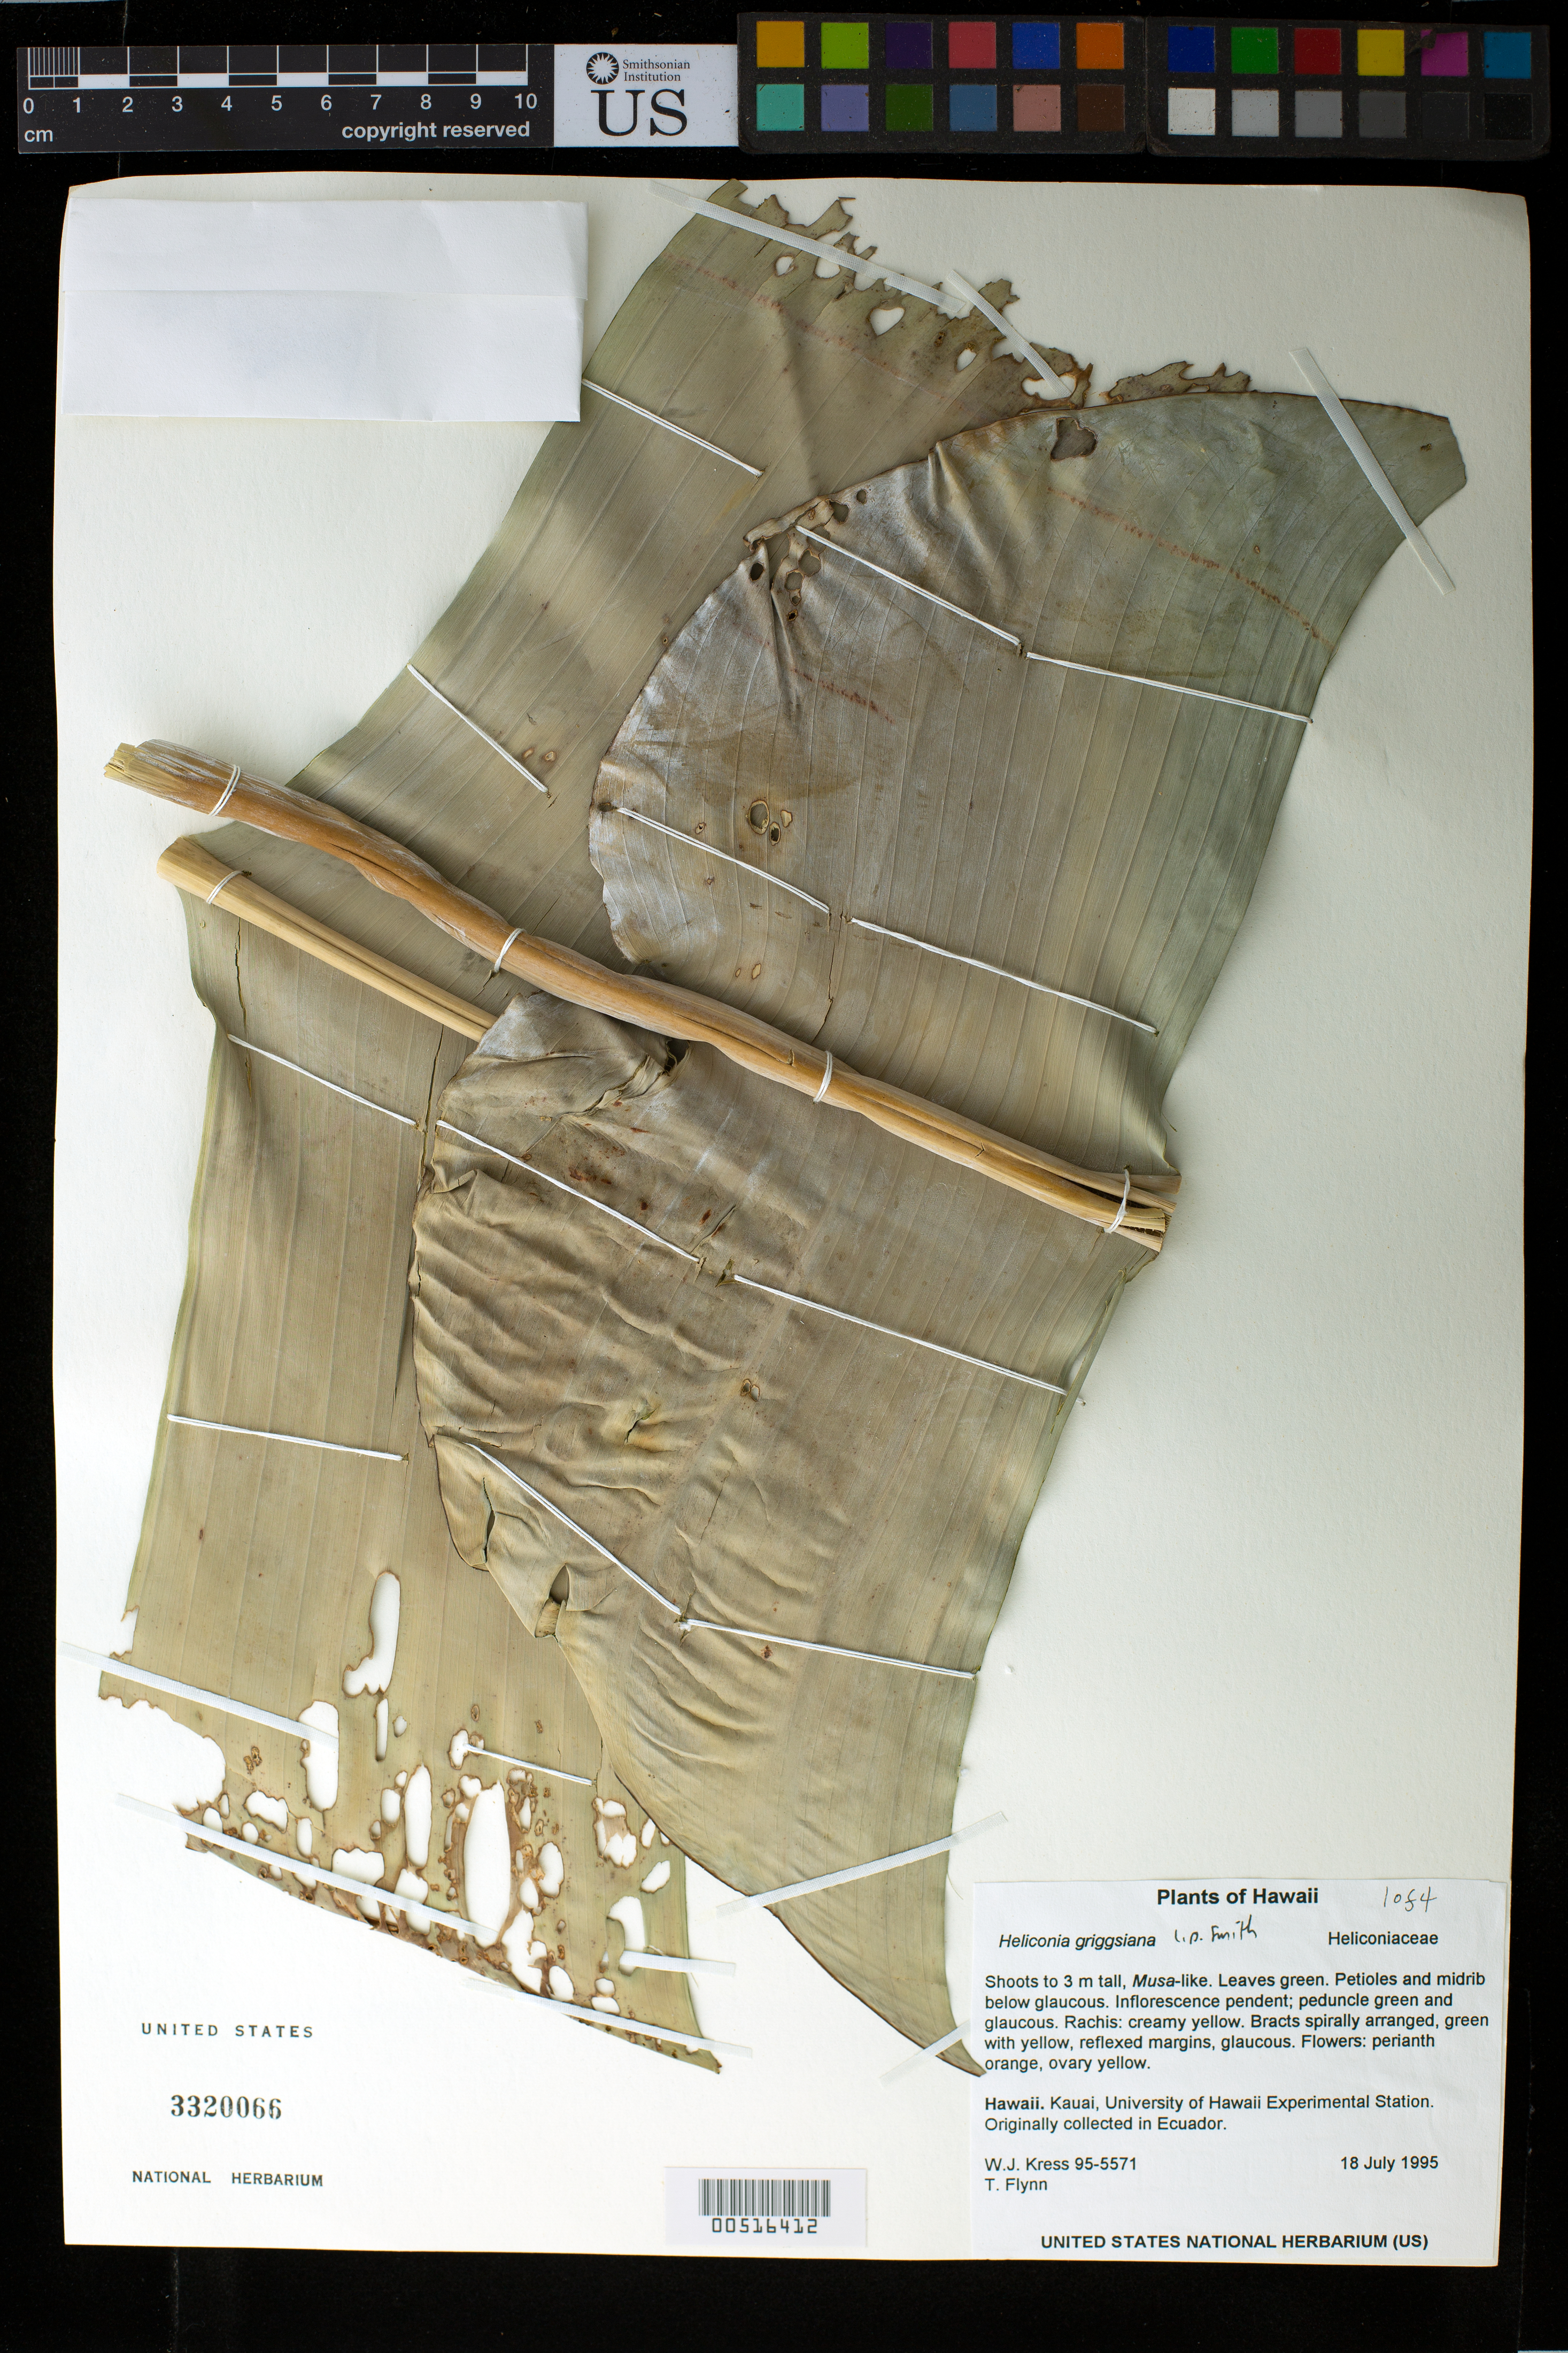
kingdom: Plantae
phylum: Tracheophyta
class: Liliopsida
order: Zingiberales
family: Heliconiaceae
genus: Heliconia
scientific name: Heliconia griggsiana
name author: L.B. Sm.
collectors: W. J. Kress & T. W. Flynn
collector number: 95-5571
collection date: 1995-08-18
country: United States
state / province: Hawaii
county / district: Kaui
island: Kaua'i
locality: University of Hawaii Experimental Station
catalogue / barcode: US 3320066